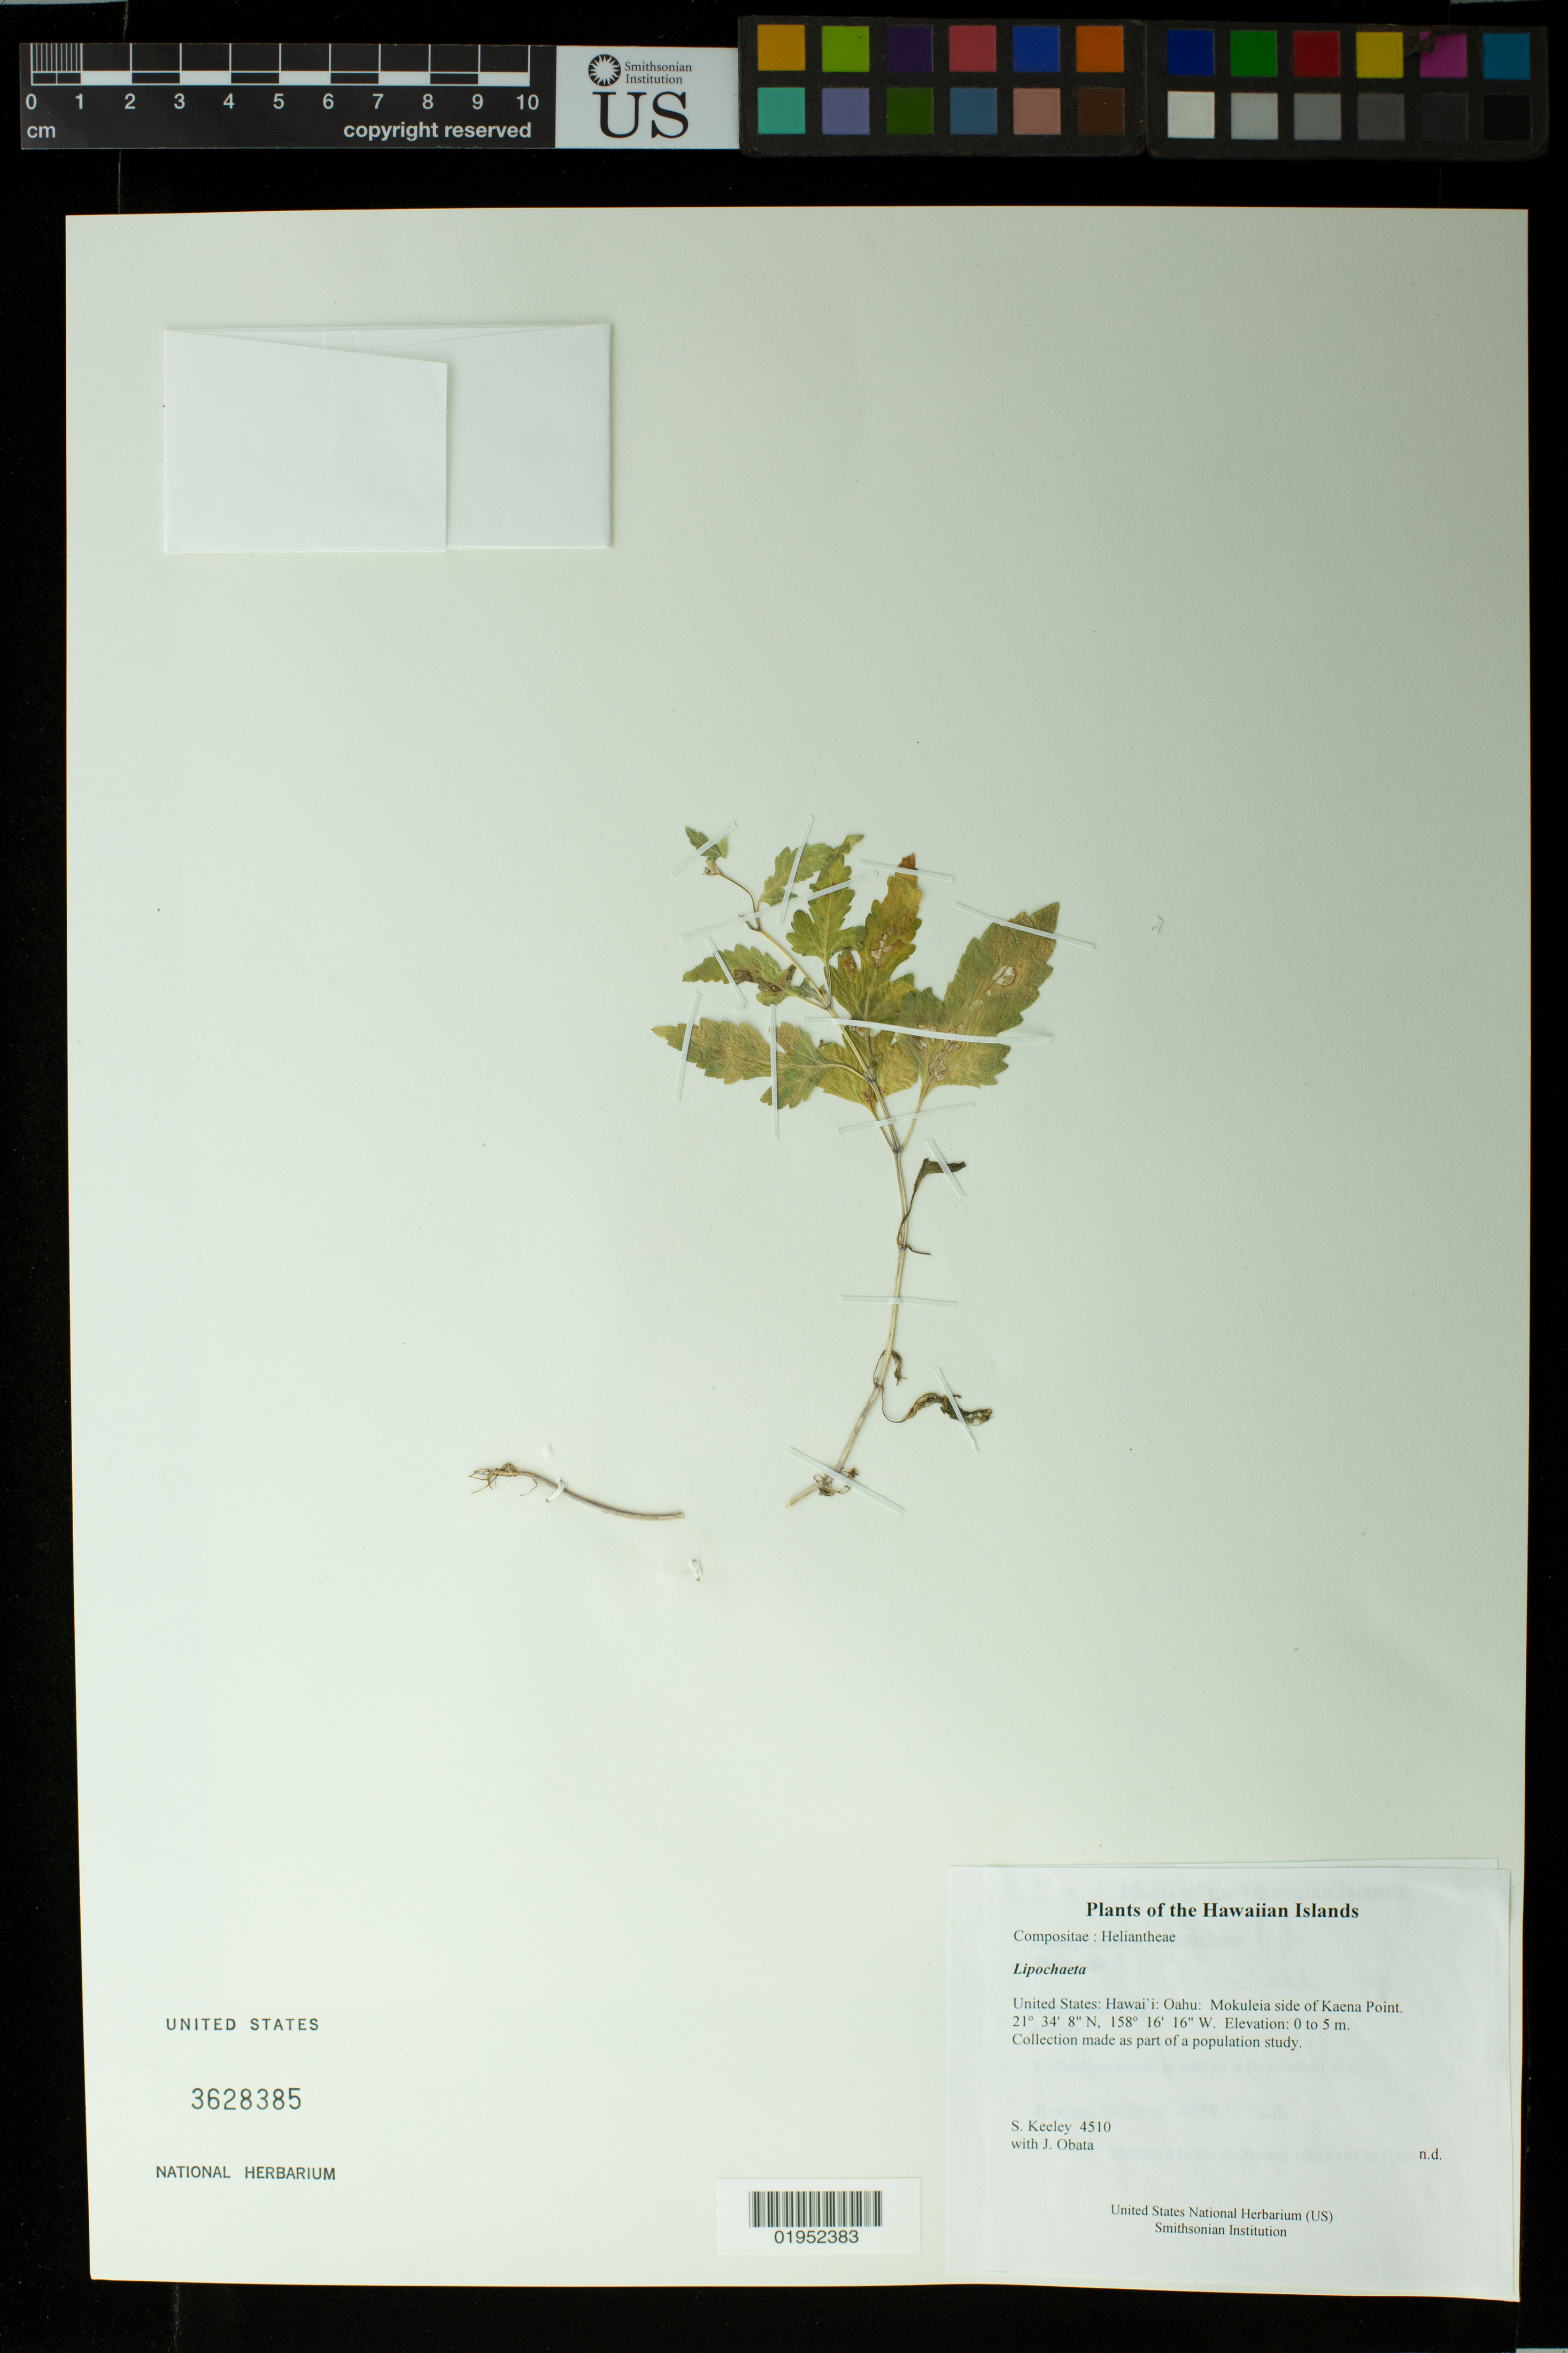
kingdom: Plantae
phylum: Tracheophyta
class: Magnoliopsida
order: Asterales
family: Asteraceae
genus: Lipochaeta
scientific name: Lipochaeta sp.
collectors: S. Keeley & J. Obata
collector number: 4510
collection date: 1992-03-31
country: United States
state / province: Hawaii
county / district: Honolulu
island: Oahu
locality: Mokuleia side of Kaena Point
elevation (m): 0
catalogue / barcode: US 3628385